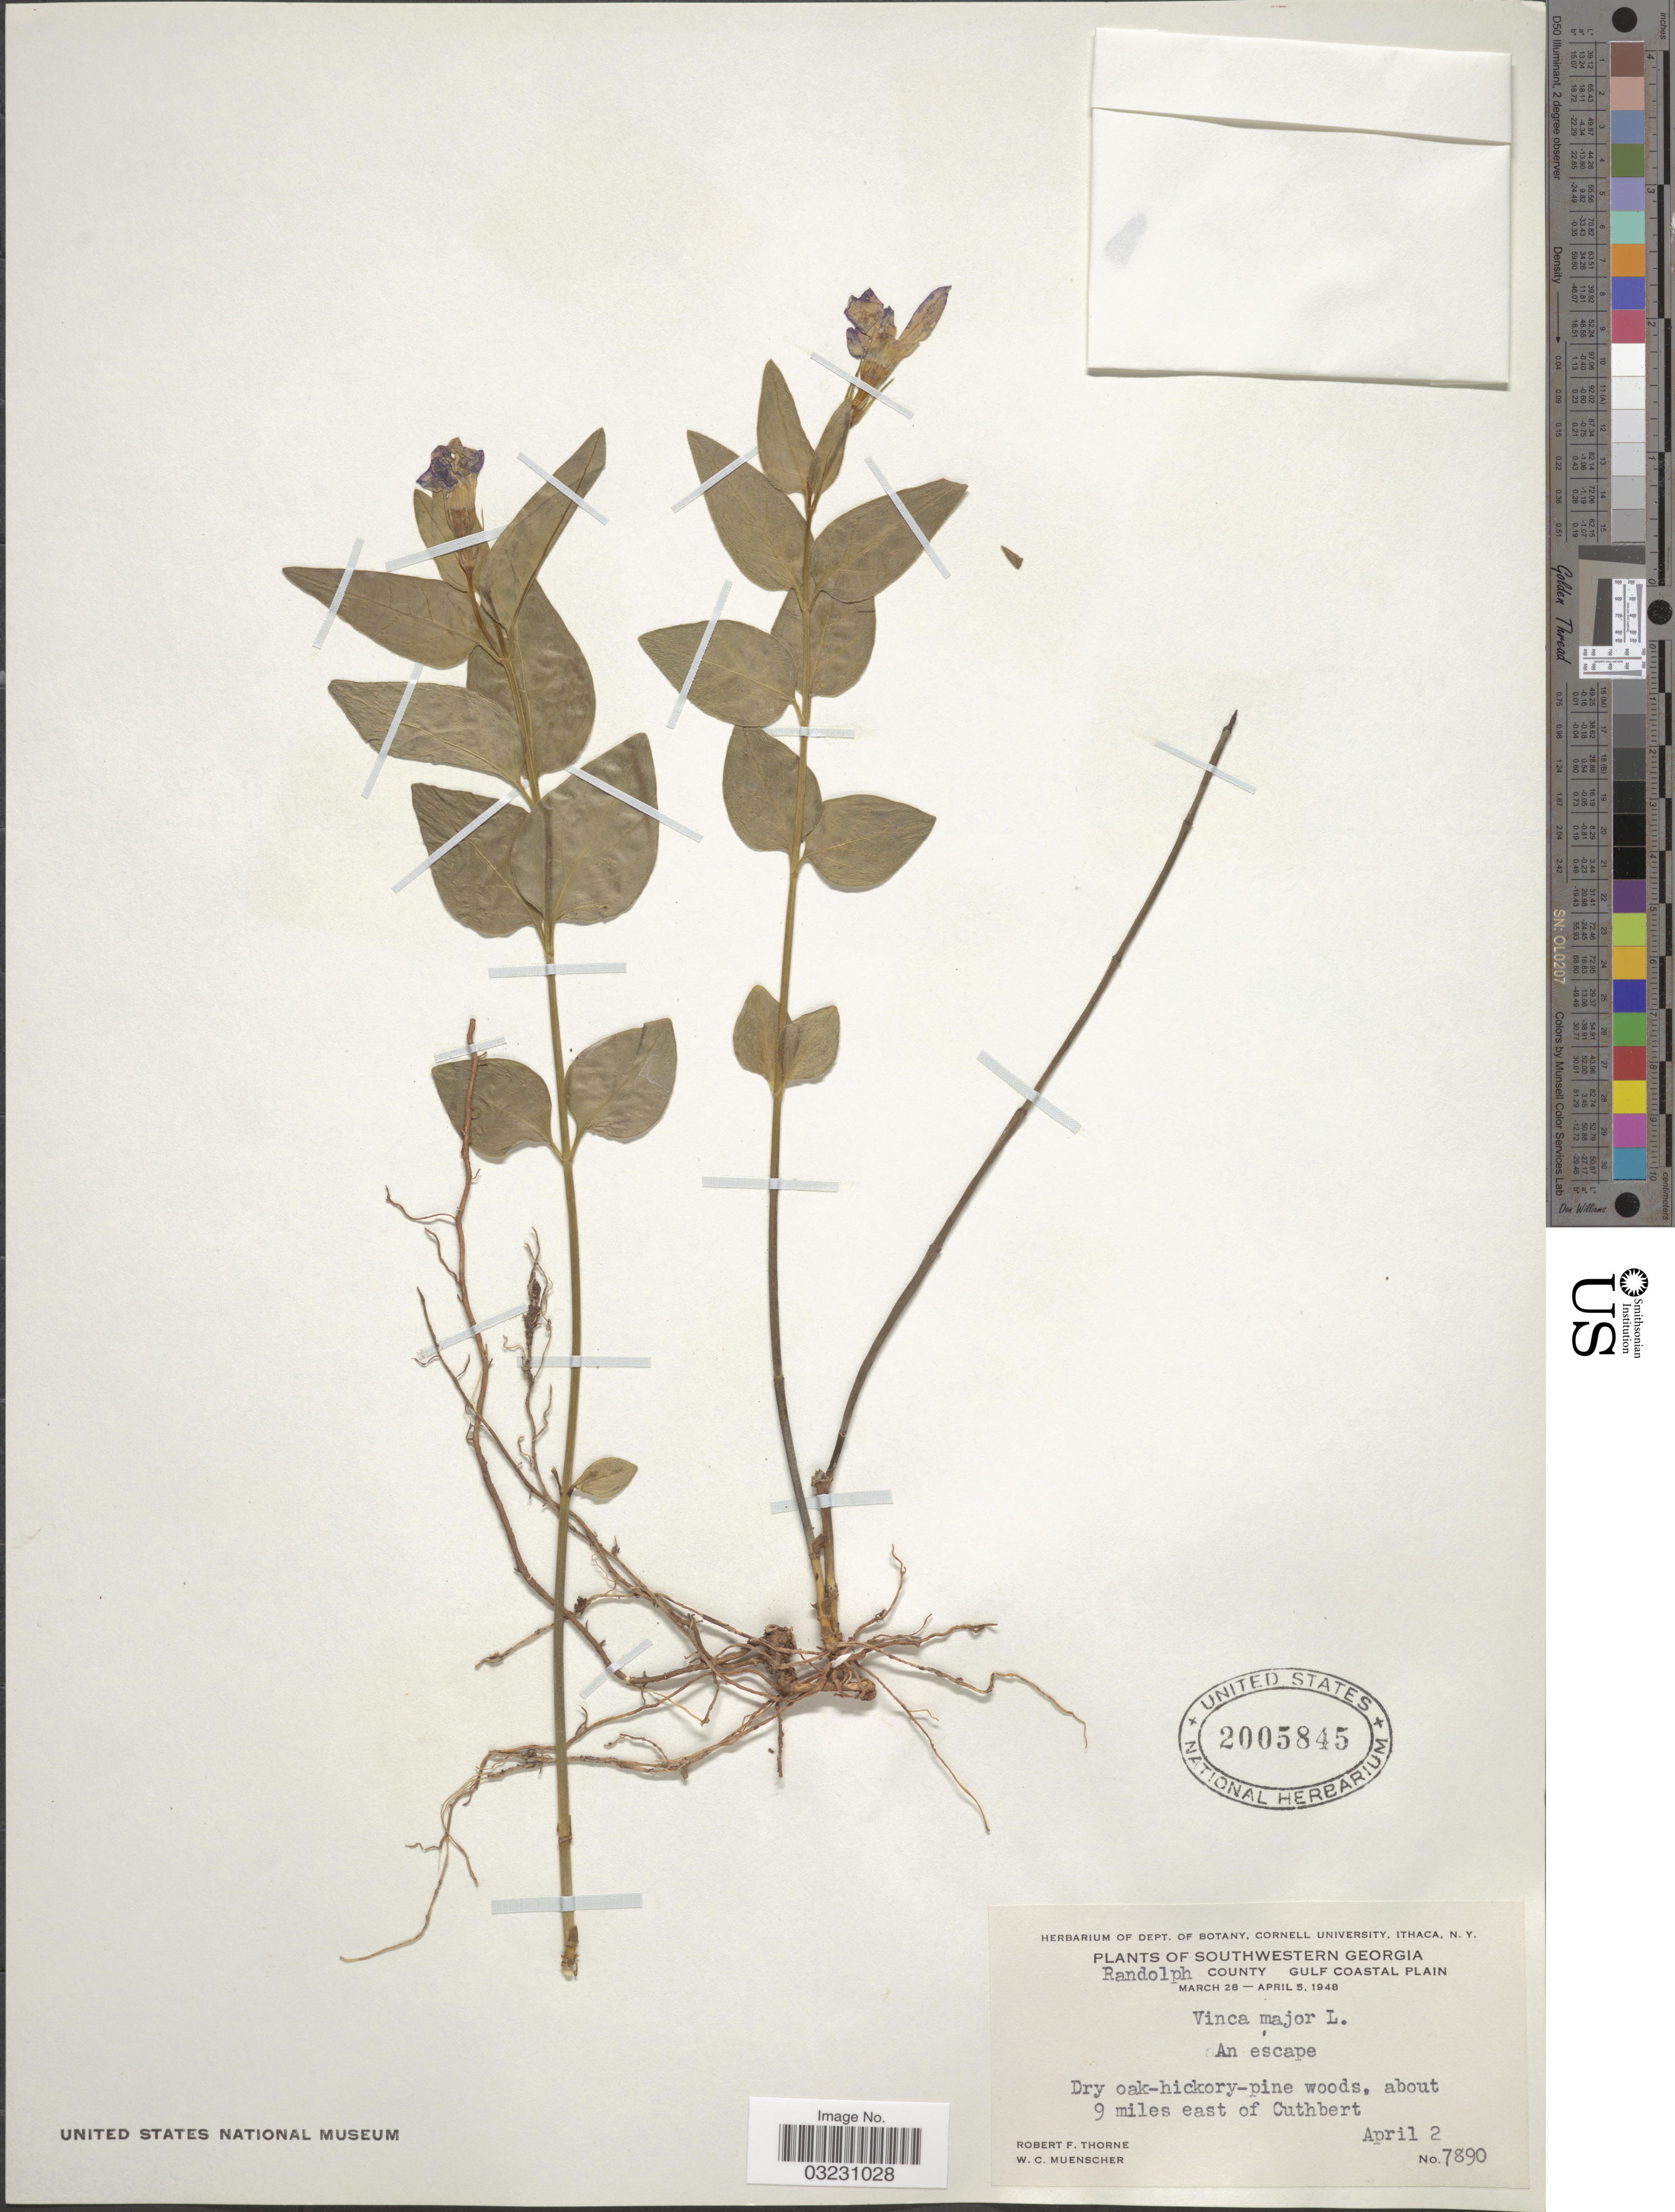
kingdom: Plantae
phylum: Tracheophyta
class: Magnoliopsida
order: Gentianales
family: Apocynaceae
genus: Vinca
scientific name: Vinca major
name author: L.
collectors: R. F. Thorne & W. Muenscher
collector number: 7890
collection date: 1948-04-02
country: United States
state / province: Georgia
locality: Southwestern Georgia. Randolph County Gulf Coastal Plain. About 9 miles east of Cuthbert.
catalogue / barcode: US 2005845